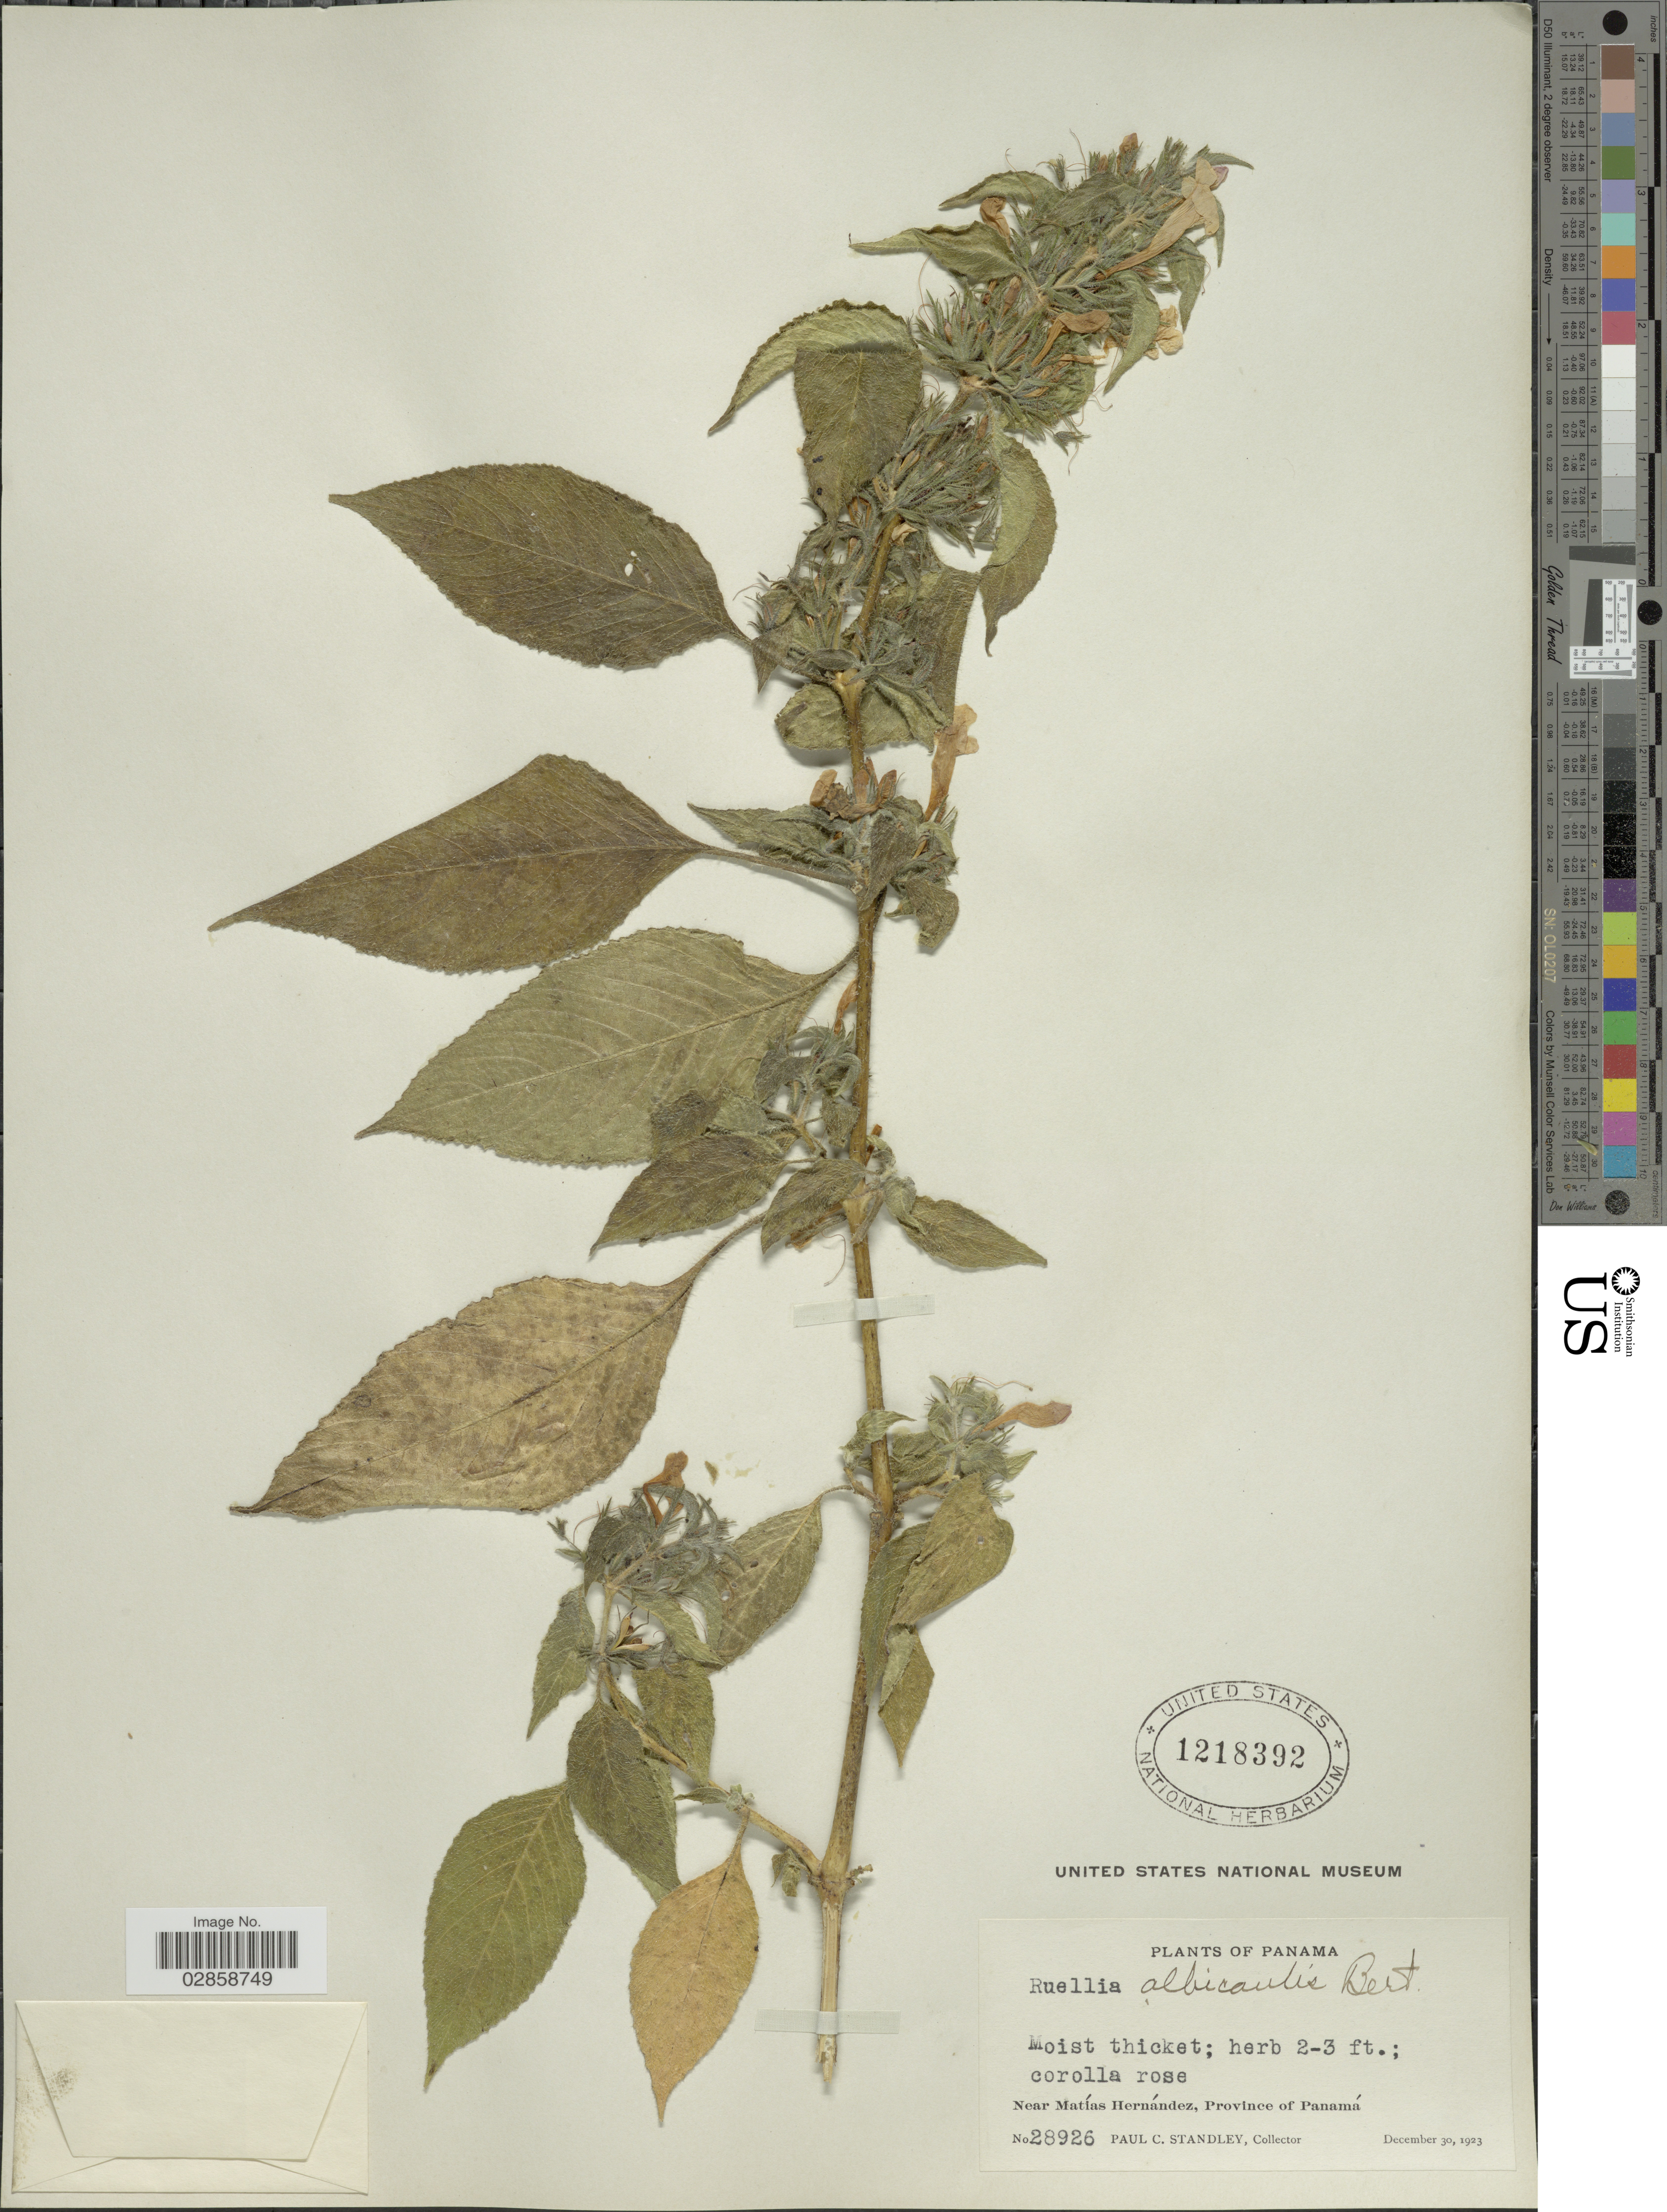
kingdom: Plantae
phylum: Tracheophyta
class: Magnoliopsida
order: Lamiales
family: Acanthaceae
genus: Ruellia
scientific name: Ruellia inundata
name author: Kunth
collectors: P. C. Standley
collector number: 28926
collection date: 1923-12-30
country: Panama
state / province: Panamá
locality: Near Matías Hernández.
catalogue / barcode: US 1218392